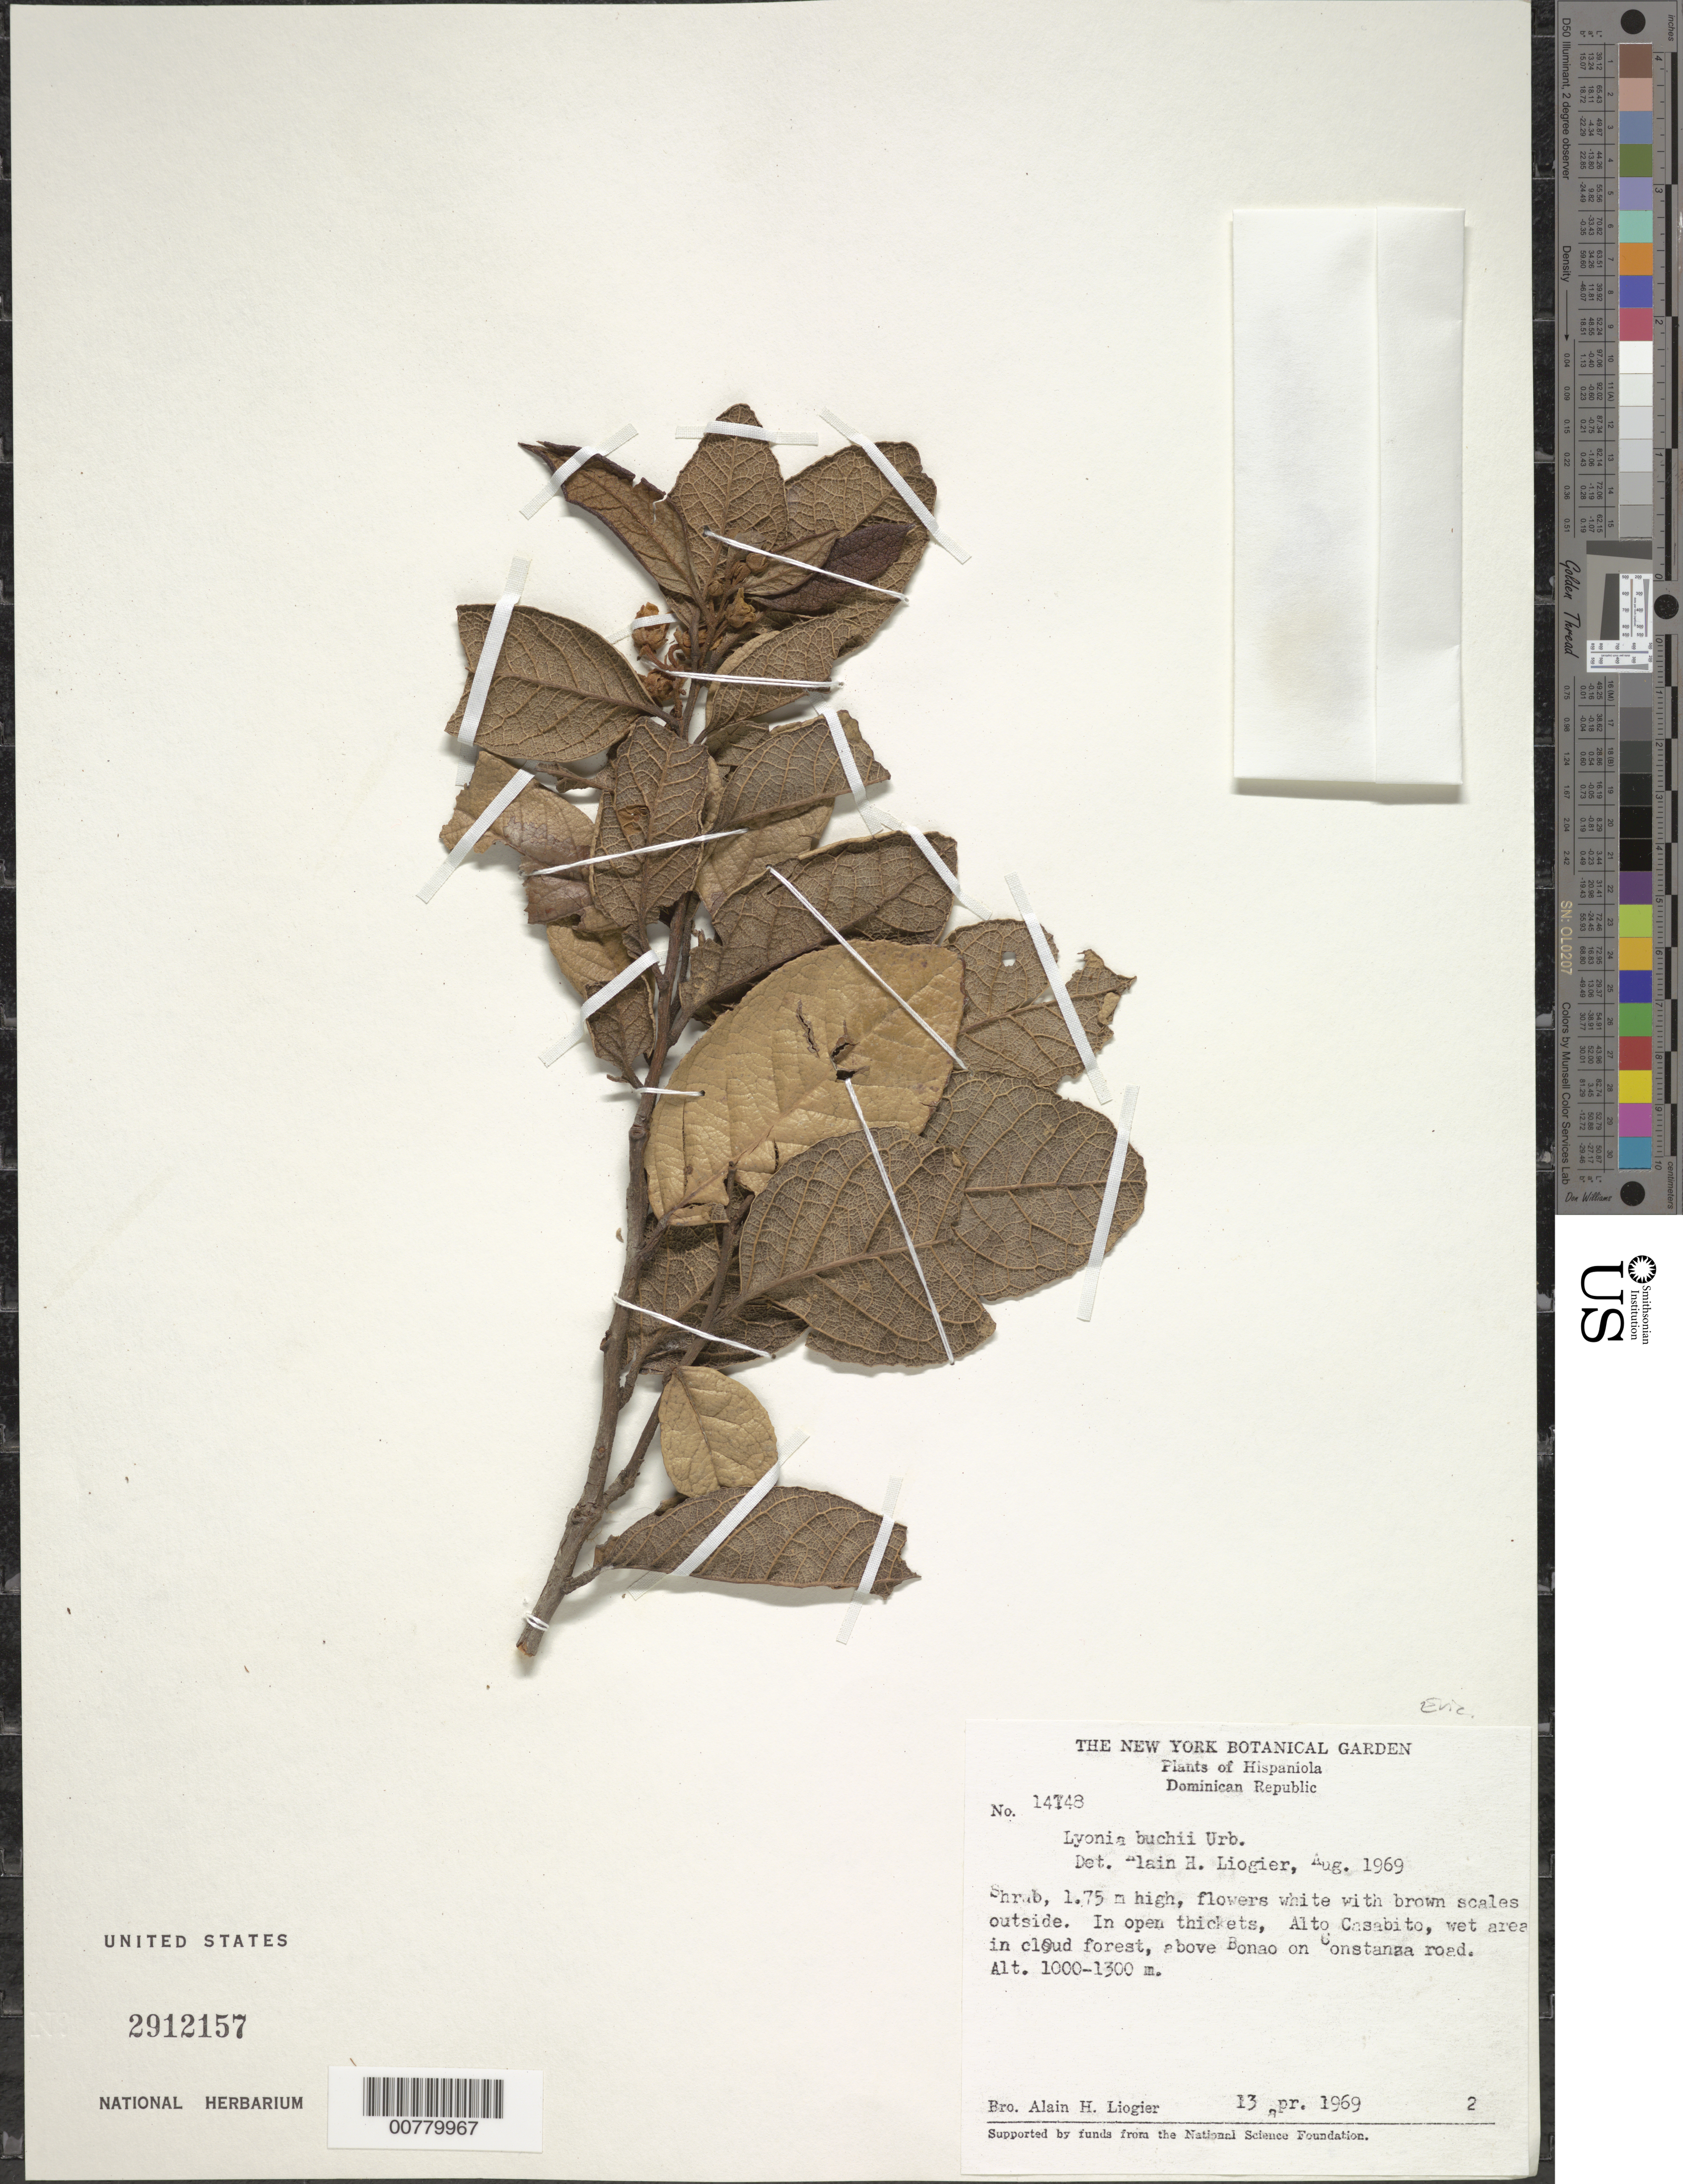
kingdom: Plantae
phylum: Tracheophyta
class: Magnoliopsida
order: Ericales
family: Ericaceae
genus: Lyonia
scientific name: Lyonia buchii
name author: Urb.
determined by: Liogier, Alain H.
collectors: A. H. Liogier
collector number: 14748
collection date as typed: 13 Apr 1969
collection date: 1969-04-13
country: Dominican Republic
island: Hispaniola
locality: Alto Casabito, above Bonao on Constanza road.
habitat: In open thickets, wet area in cloud forest.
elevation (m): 1000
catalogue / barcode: US 2912157